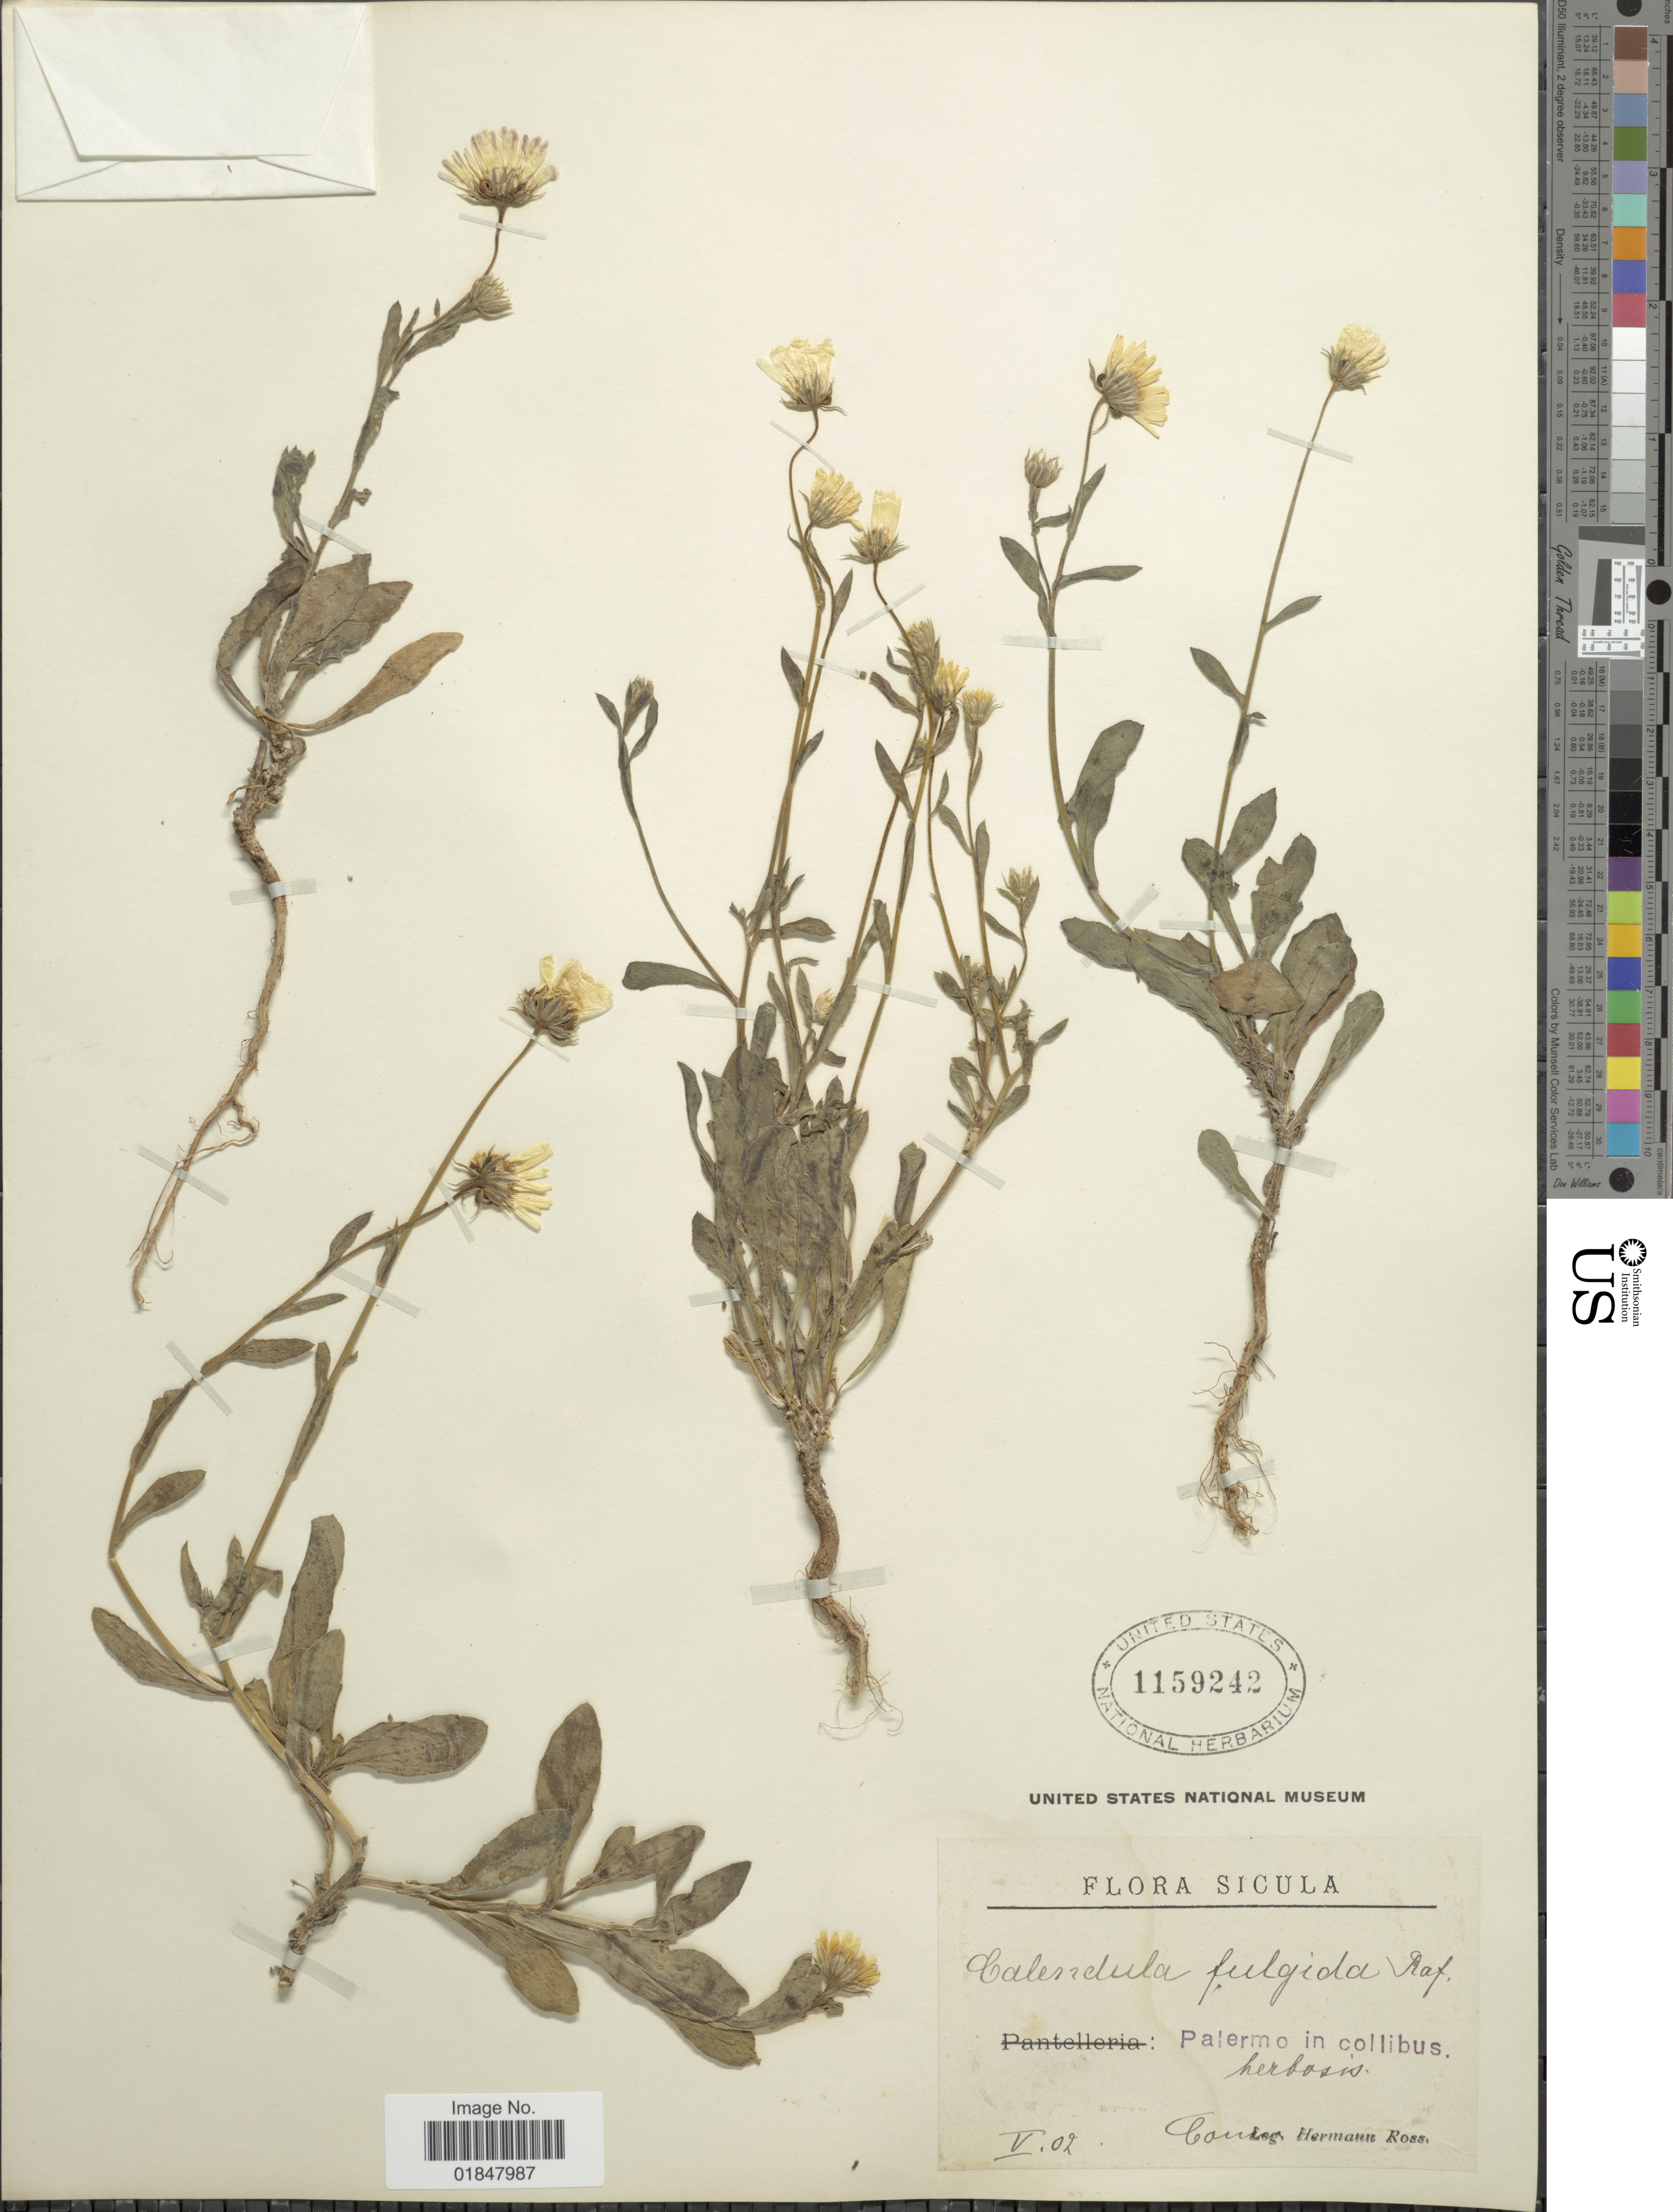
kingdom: Plantae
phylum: Tracheophyta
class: Magnoliopsida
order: Asterales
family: Asteraceae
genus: Calendula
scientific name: Calendula suffruticosa subsp. fulgida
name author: (Raf.) Guadagno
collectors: H. Ross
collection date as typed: Transcribed d/m/y: /5/02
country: Italy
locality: Sicula, Palermo in collibus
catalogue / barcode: US 1159242